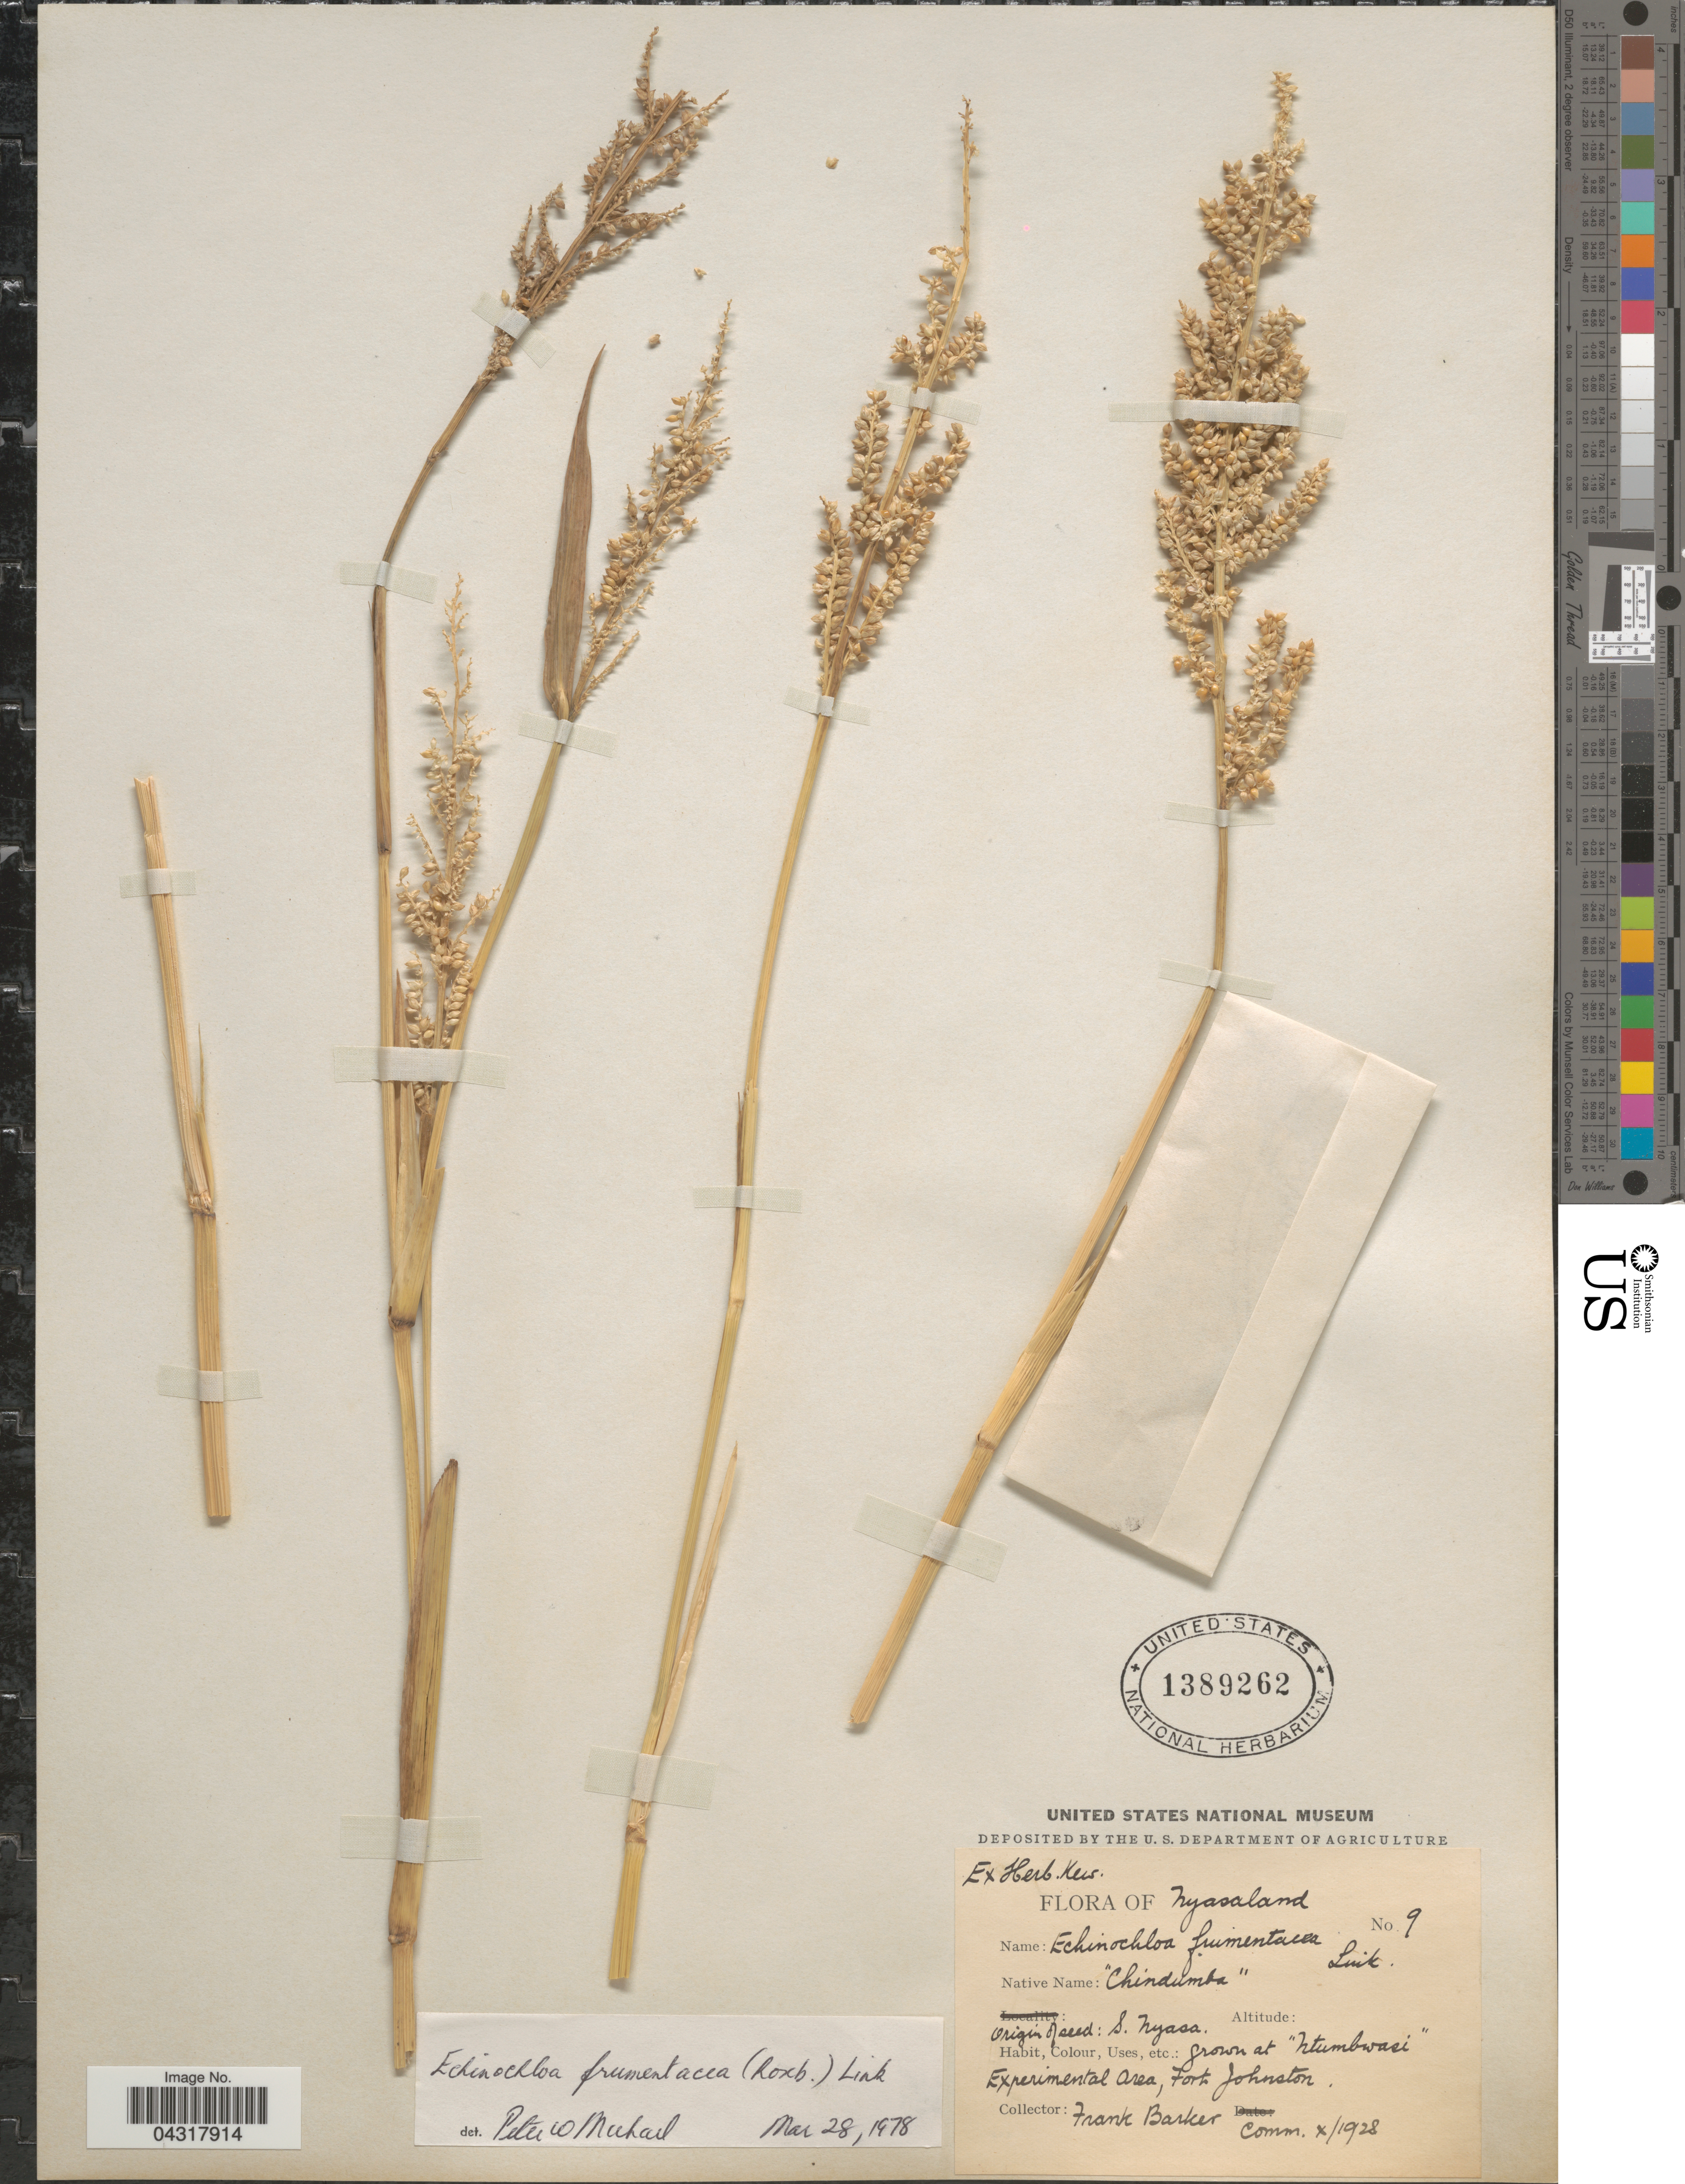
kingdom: Plantae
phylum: Tracheophyta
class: Liliopsida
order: Poales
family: Poaceae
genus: Echinochloa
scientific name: Echinochloa crus-galli var. frumentacea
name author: (Link) W. Wight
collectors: F. Barker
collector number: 9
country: Malawi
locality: Flora of Nyasaland. Grown at "Ntumbwasi" Experimental Area, Fort Johnston.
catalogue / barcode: US 1389262